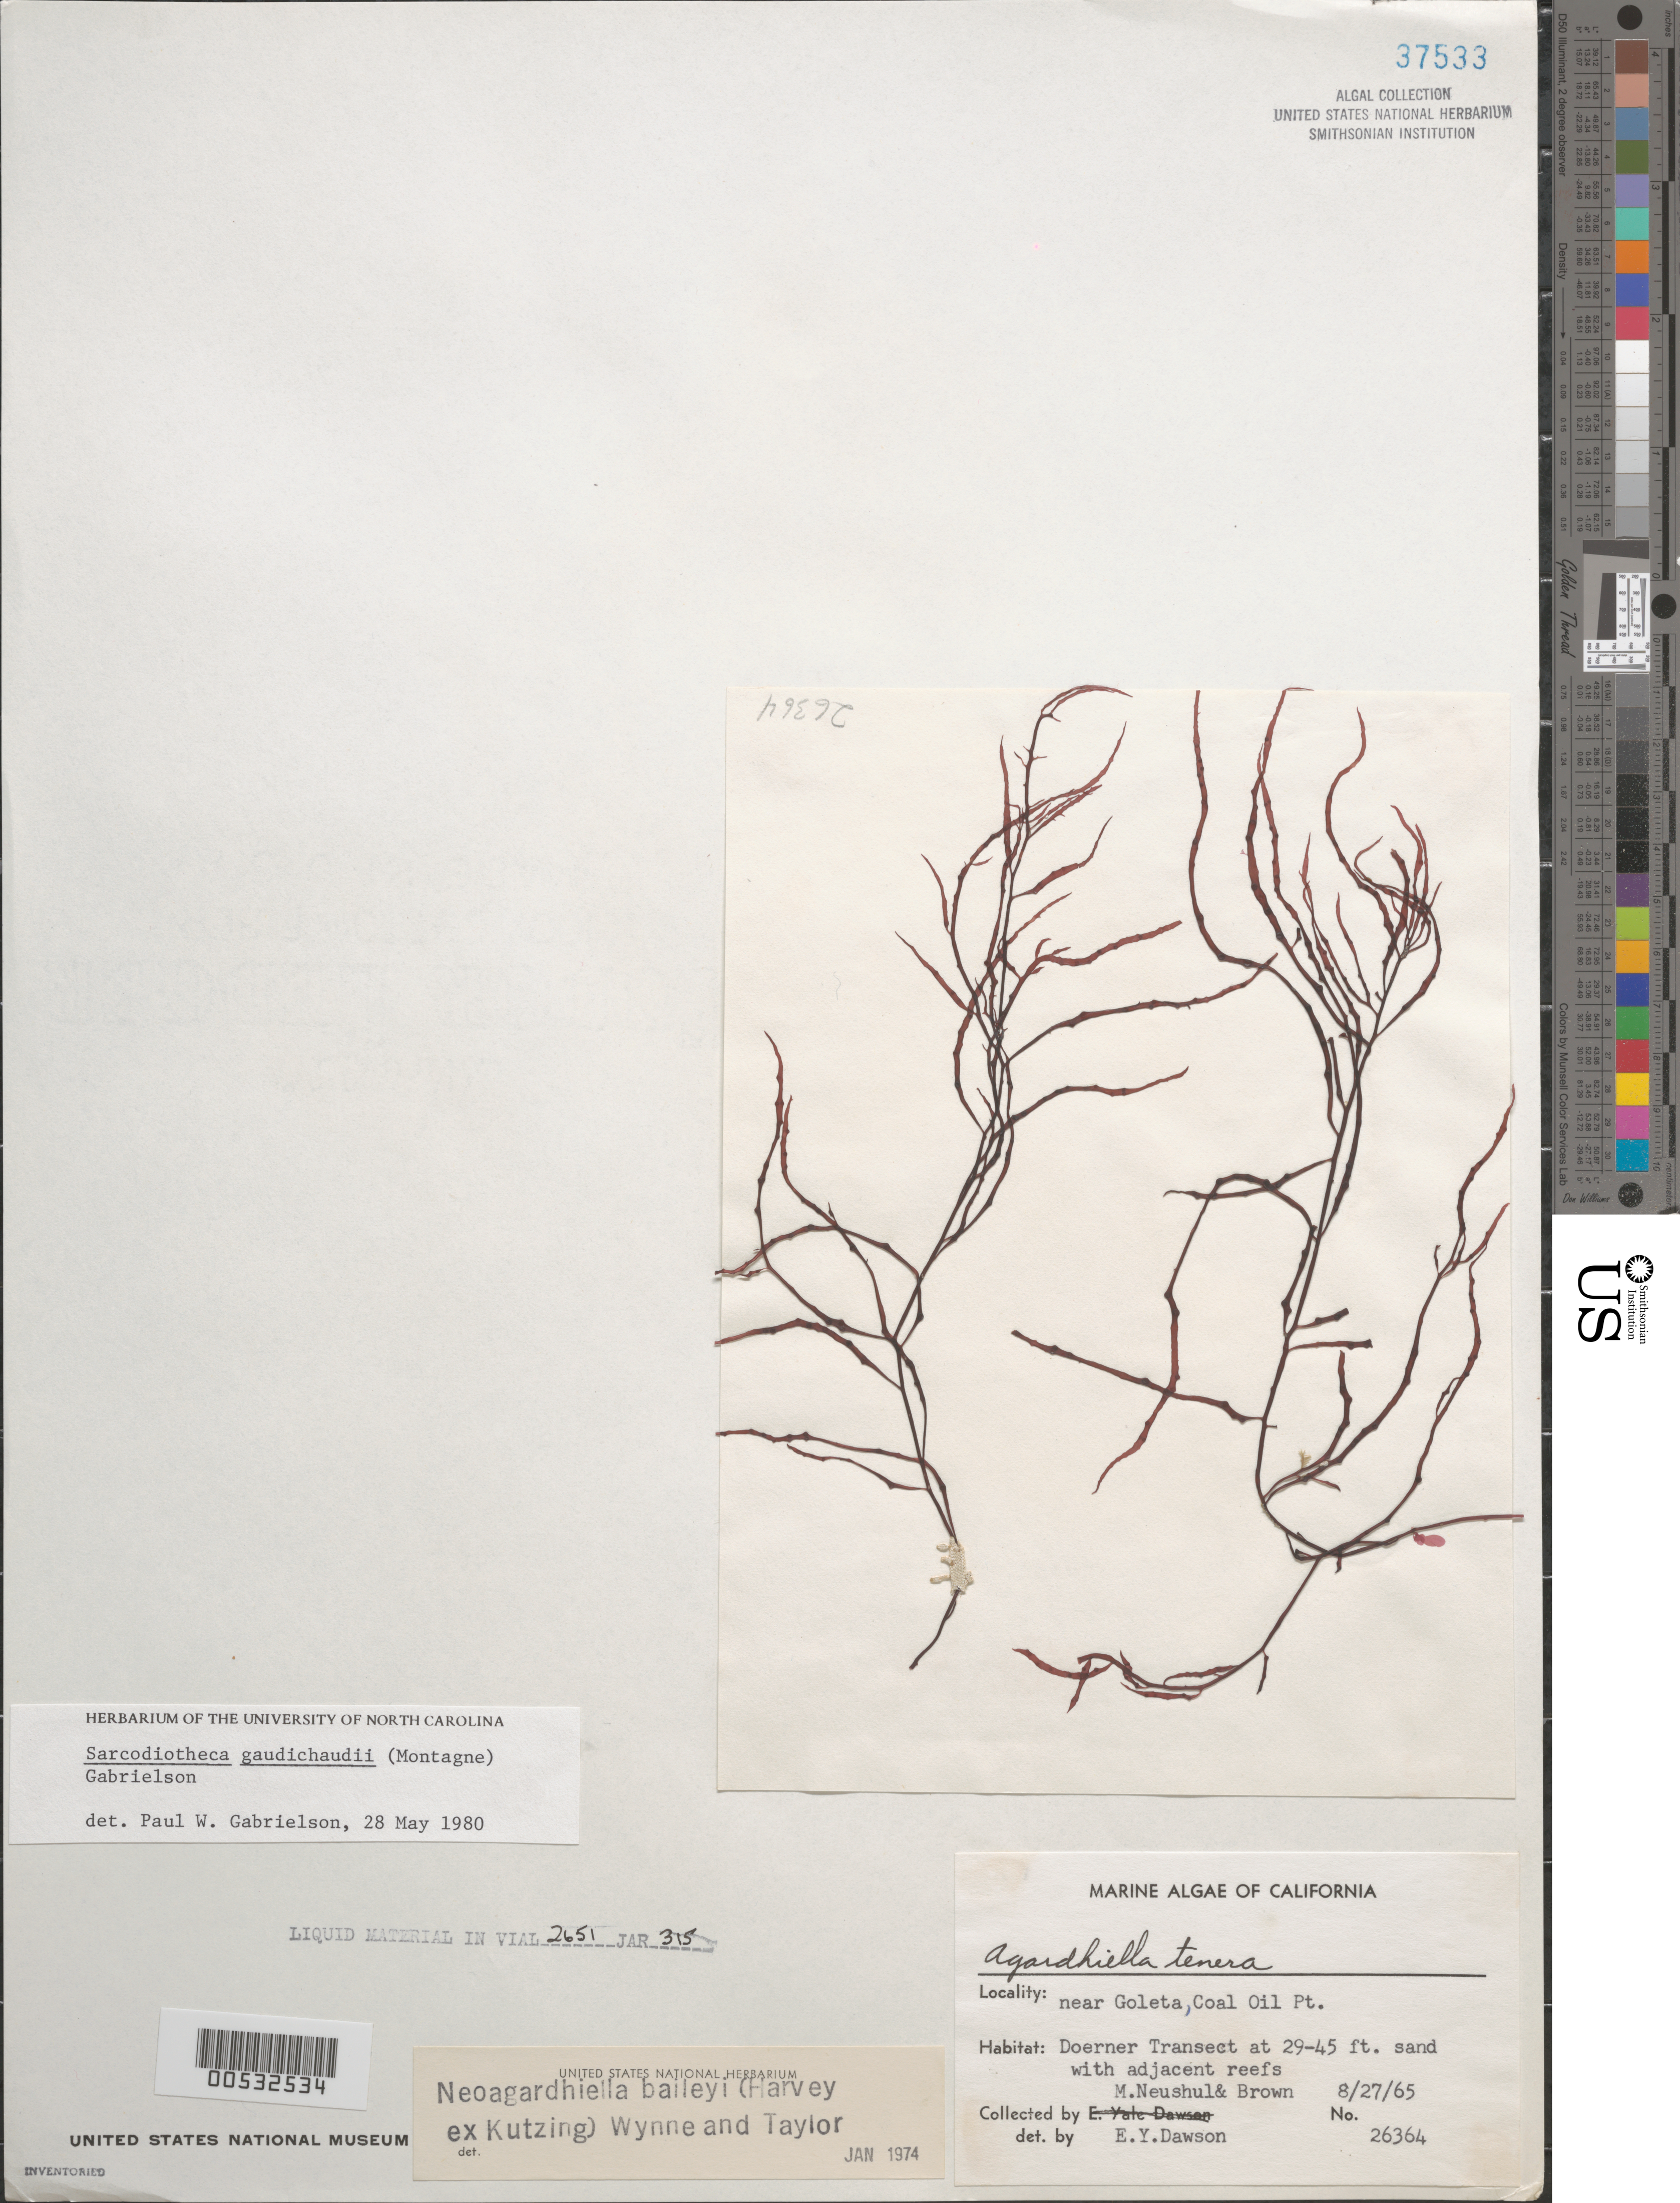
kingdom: Plantae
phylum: Rhodophyta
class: Florideophyceae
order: Gigartinales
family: Solieriaceae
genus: Sarcodiotheca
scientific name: Sarcodiotheca gaudichaudii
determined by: Gabrielson, P. W.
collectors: M. Neushul & D. Brown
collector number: EYD 26364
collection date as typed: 27 Aug 1965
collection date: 1965-08-27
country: United States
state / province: California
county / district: Santa Barbara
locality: Coal Oil Point, near Goleta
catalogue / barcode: US 37533